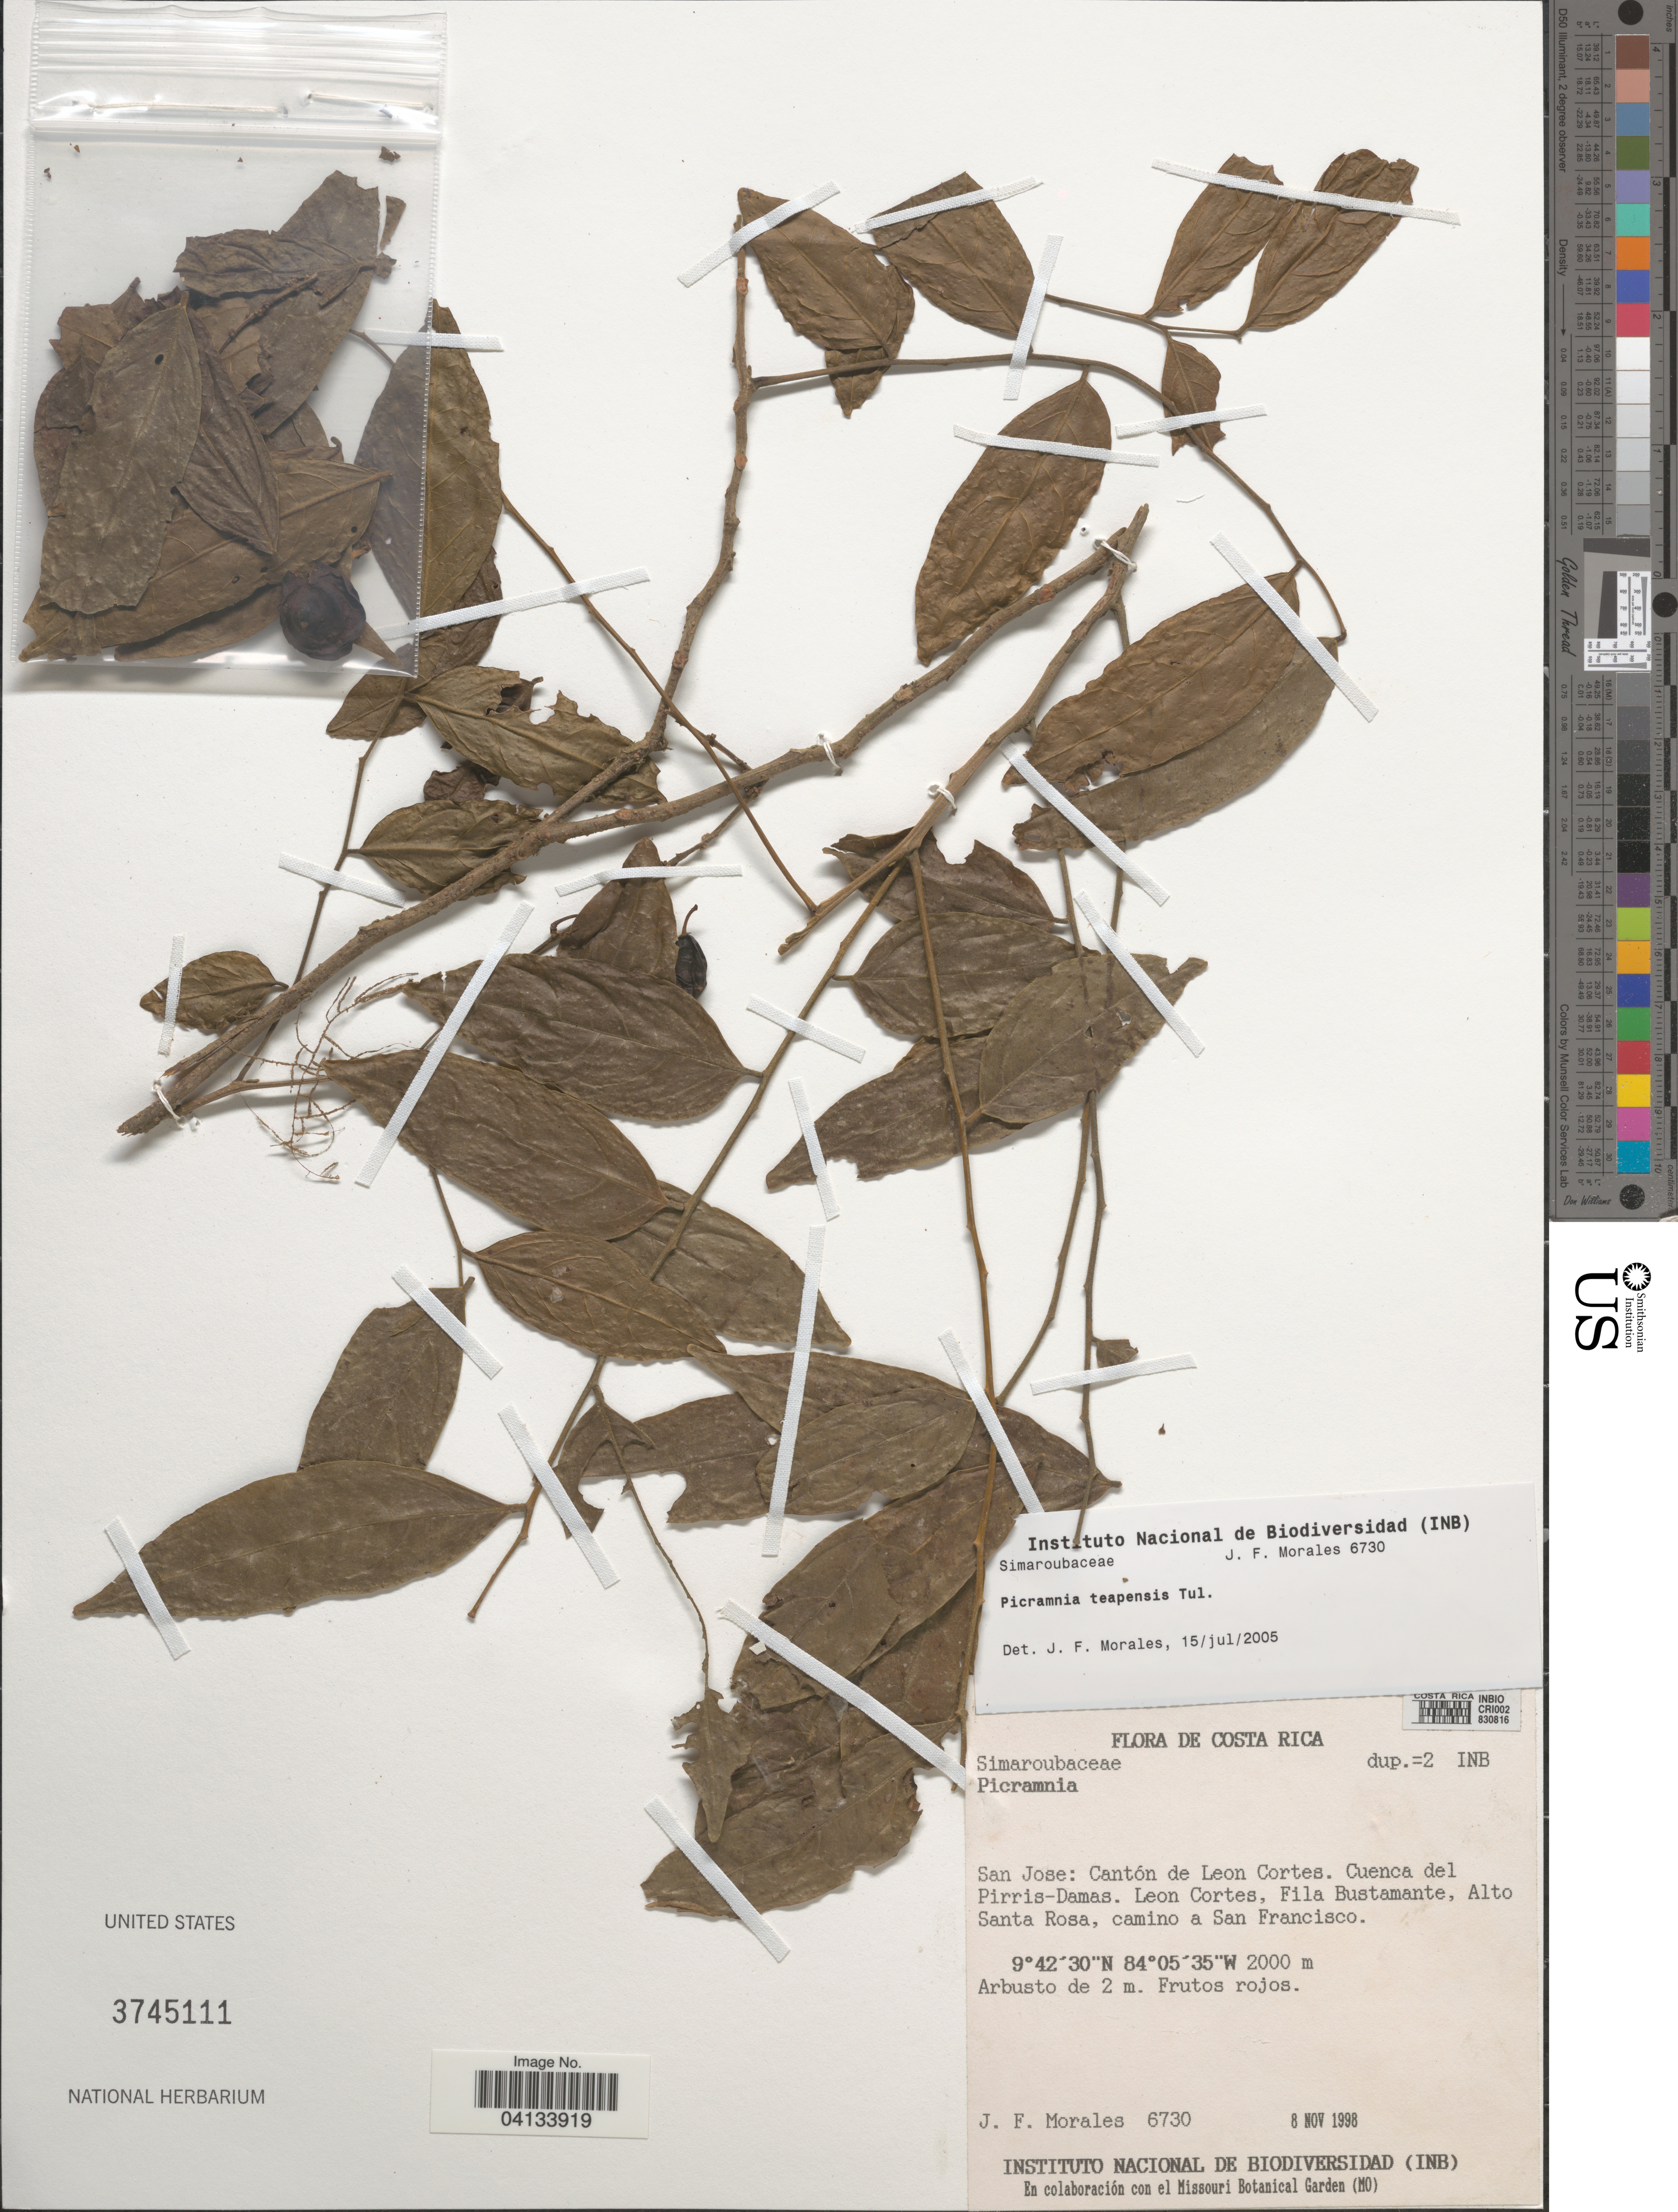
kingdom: Plantae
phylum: Tracheophyta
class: Magnoliopsida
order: Picramniales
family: Picramniaceae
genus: Picramnia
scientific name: Picramnia teapensis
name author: Tul.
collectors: J. Morales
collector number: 6730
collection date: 1998-11-08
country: Costa Rica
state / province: San José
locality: Cantón de Leon Cortes. Cuenca del Pirris-Damas. Leon Cortes. Fila Bustamante, Alto Santa Rosa, camino a San Francisco.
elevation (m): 2000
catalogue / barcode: US 3745111